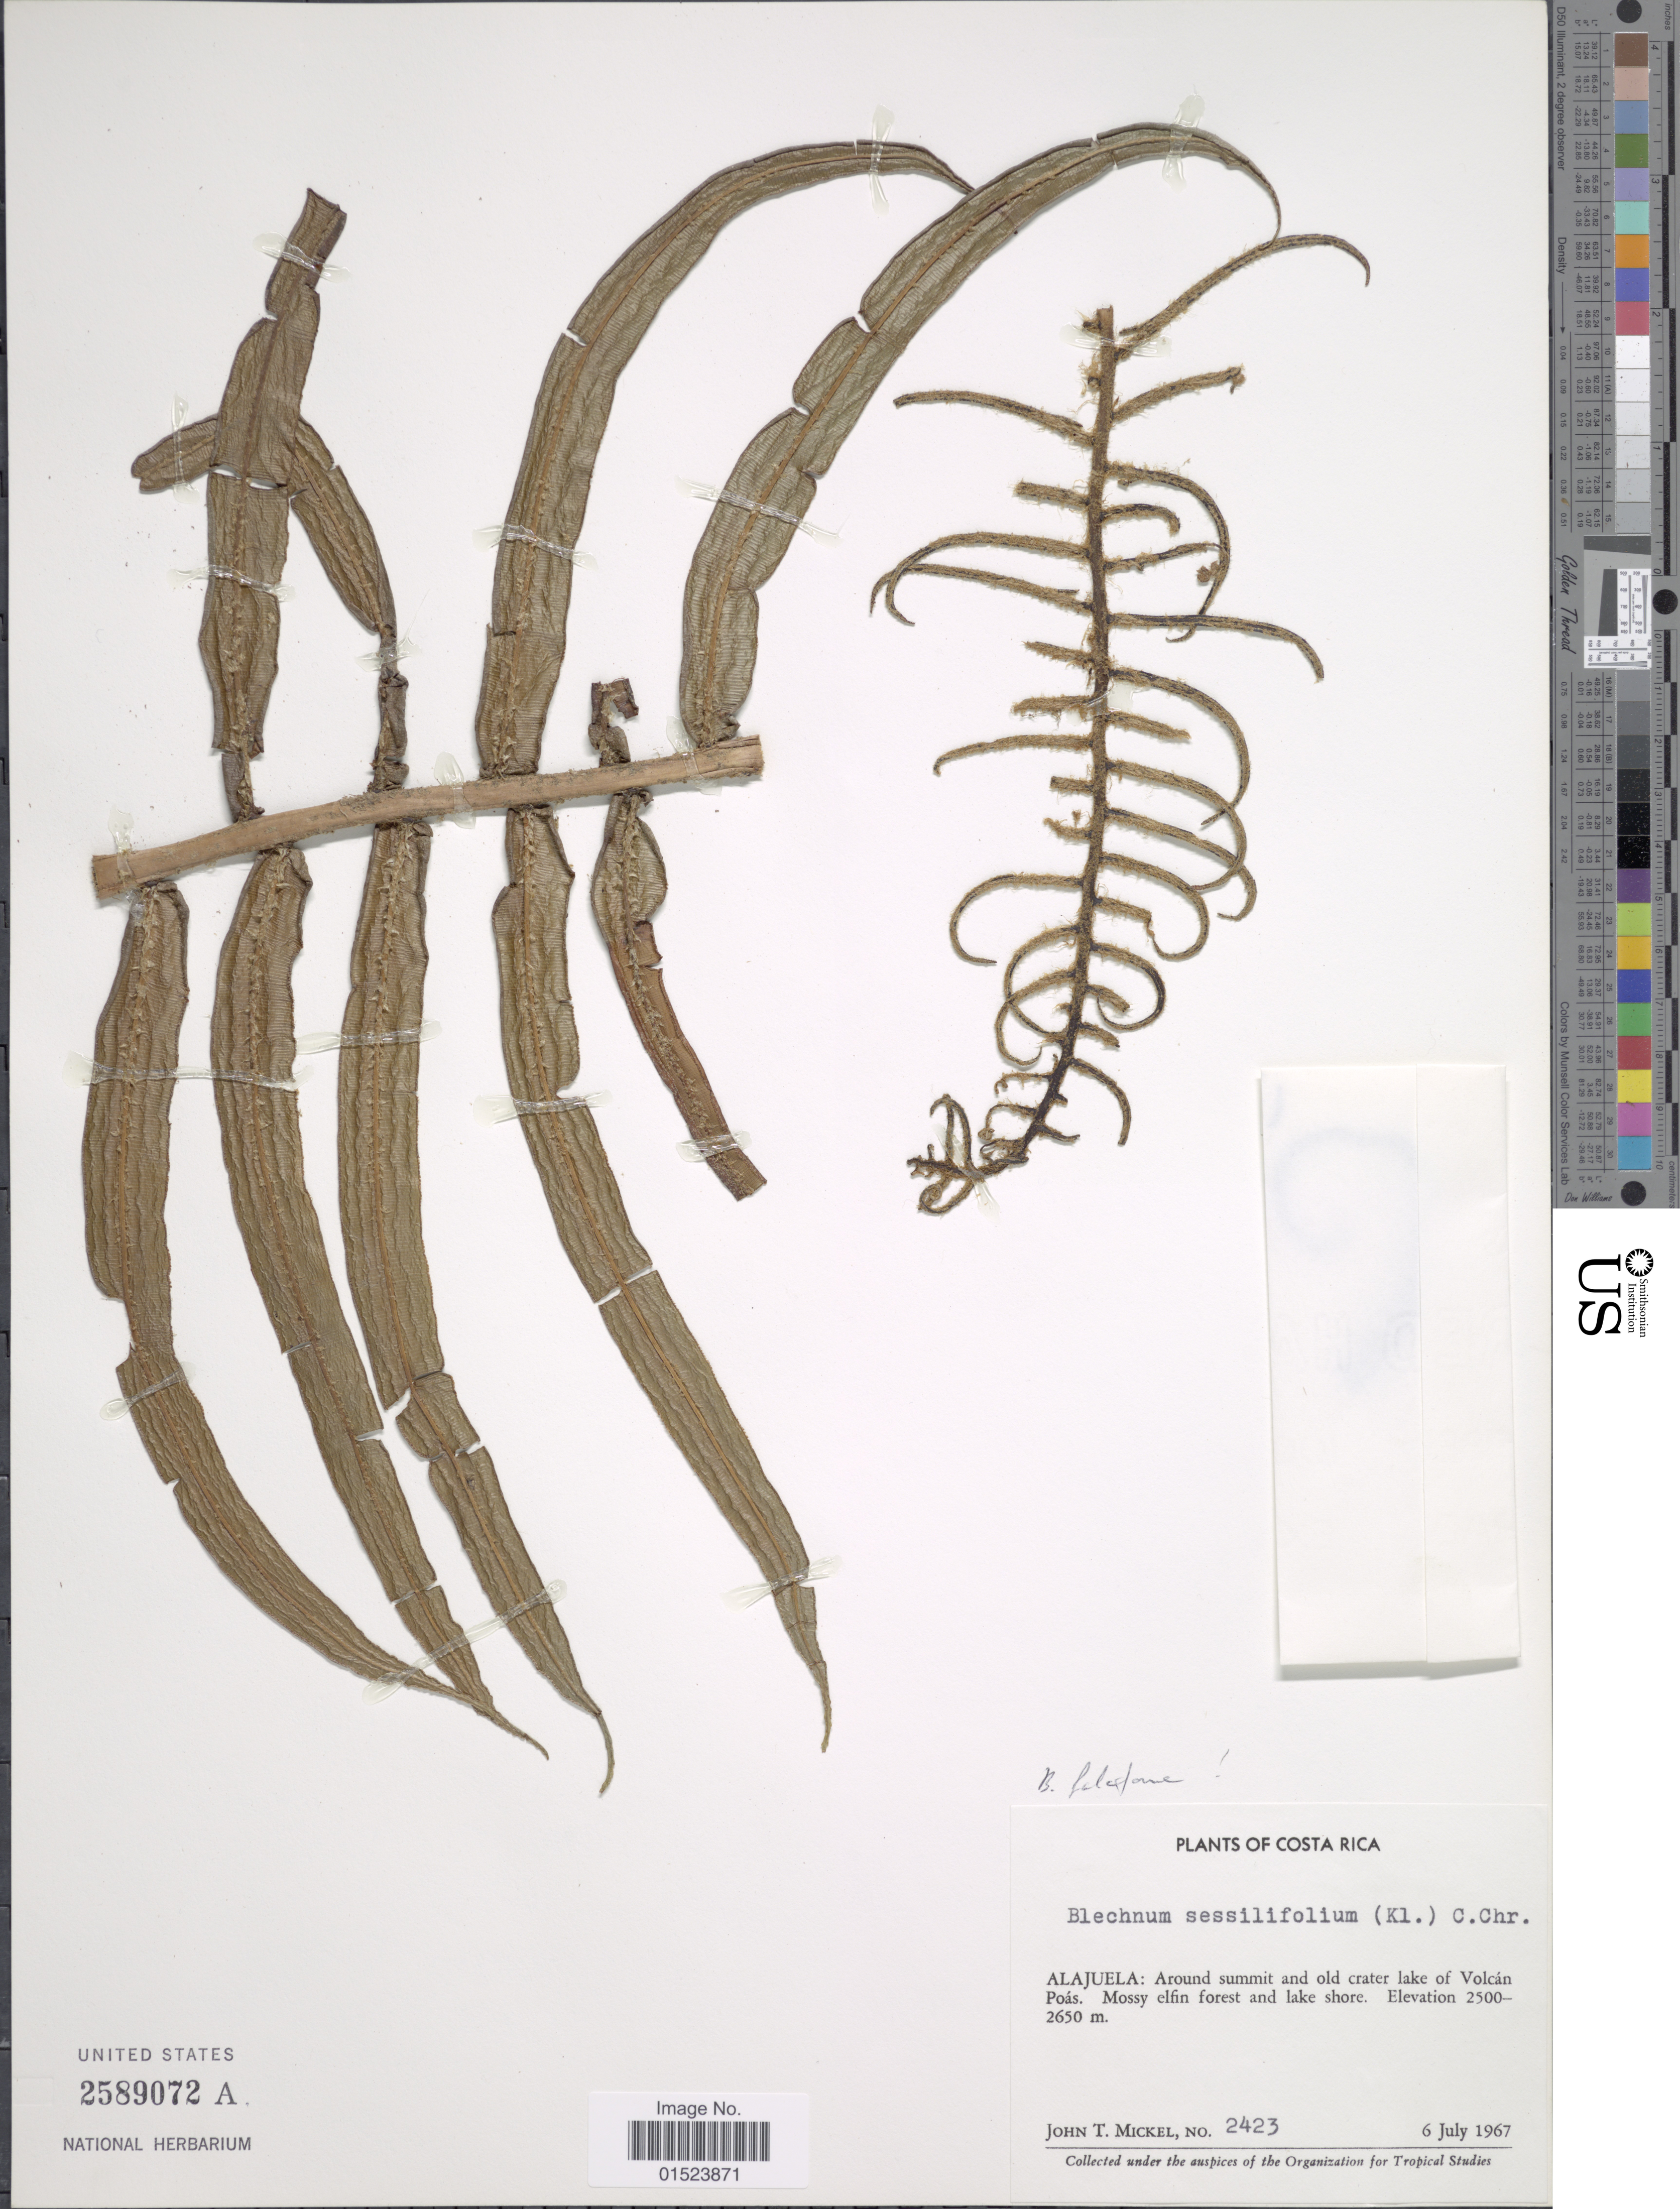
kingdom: Plantae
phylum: Tracheophyta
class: Polypodiopsida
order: Polypodiales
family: Blechnaceae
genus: Blechnum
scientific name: Blechnum falciforme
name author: (Liebm.) C. Chr.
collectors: J. T. Mickel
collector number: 2423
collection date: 1967-07-06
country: Costa Rica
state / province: Alajuela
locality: Around summit and old crater lake of Volcán Poás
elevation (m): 2500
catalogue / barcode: US 2589072A